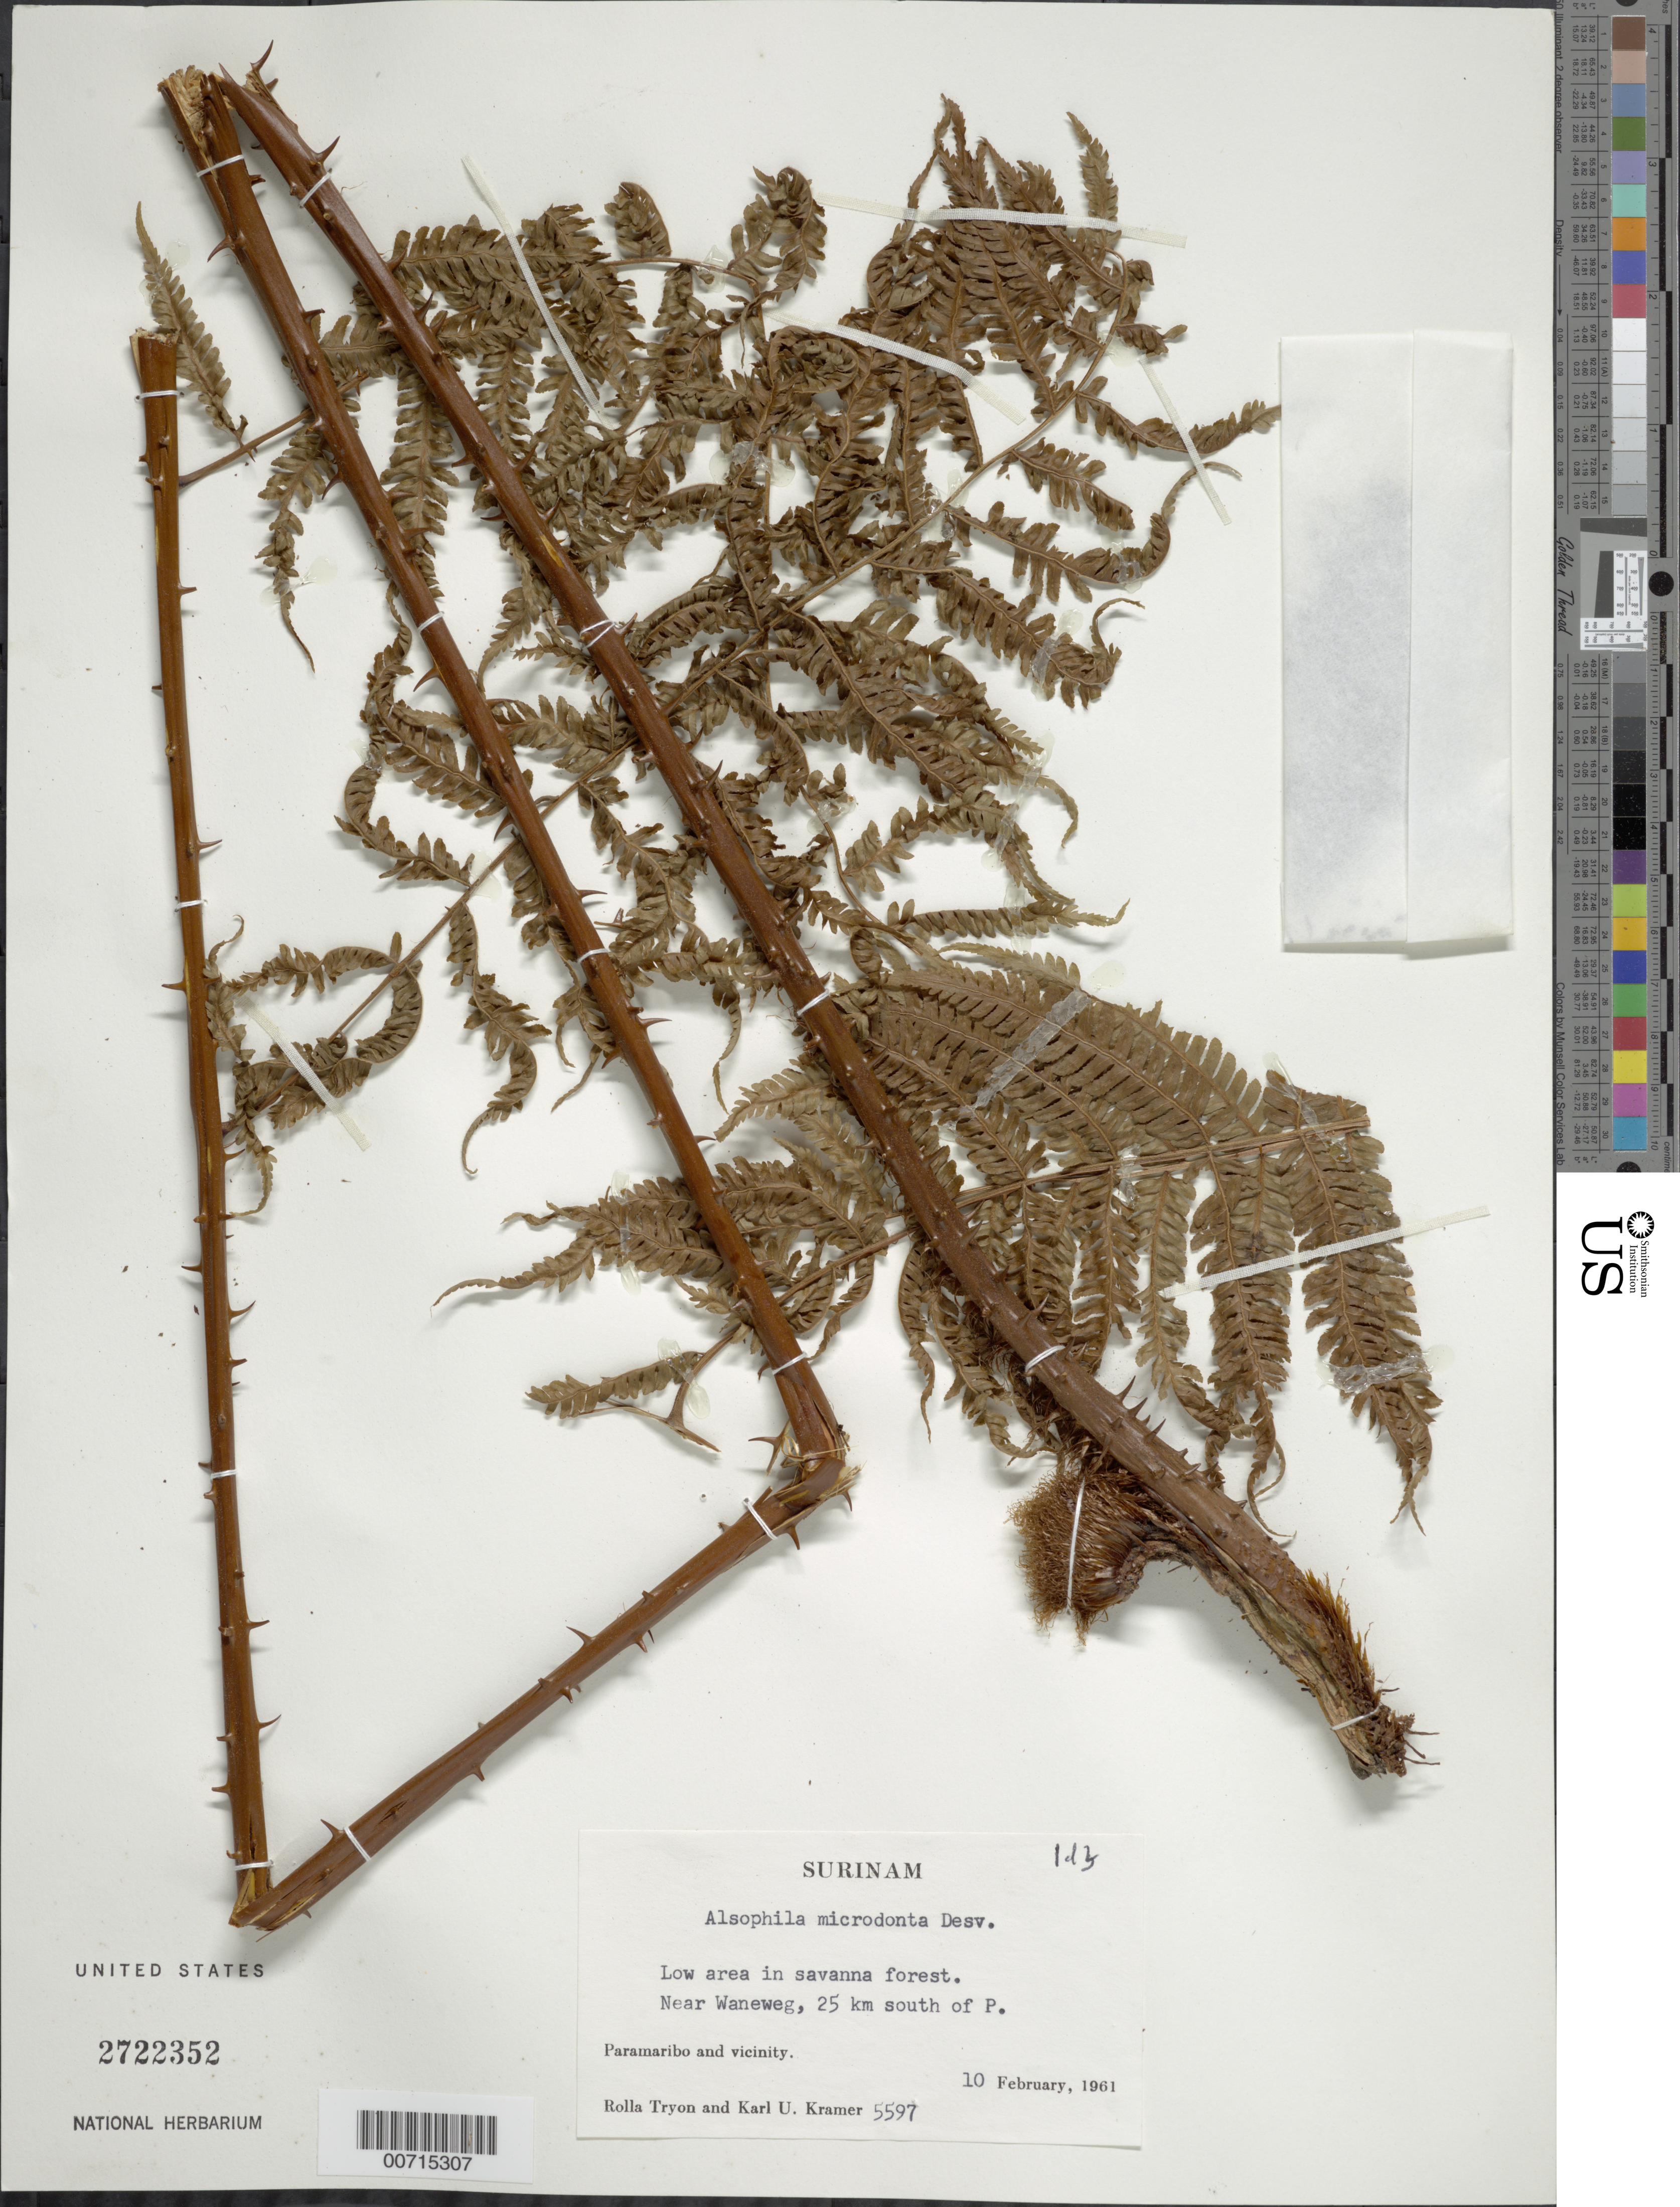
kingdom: Plantae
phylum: Tracheophyta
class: Polypodiopsida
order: Cyatheales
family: Cyatheaceae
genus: Cyathea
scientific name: Cyathea microdonta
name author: (Desv.) Domin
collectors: R. M. Tryon & K. U. Kramer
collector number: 5597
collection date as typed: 10-Feb-61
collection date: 1961-02-10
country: Suriname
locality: Paramaribo, 25 km south of, near Waneweg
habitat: Low area in savanna forest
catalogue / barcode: US 2722352